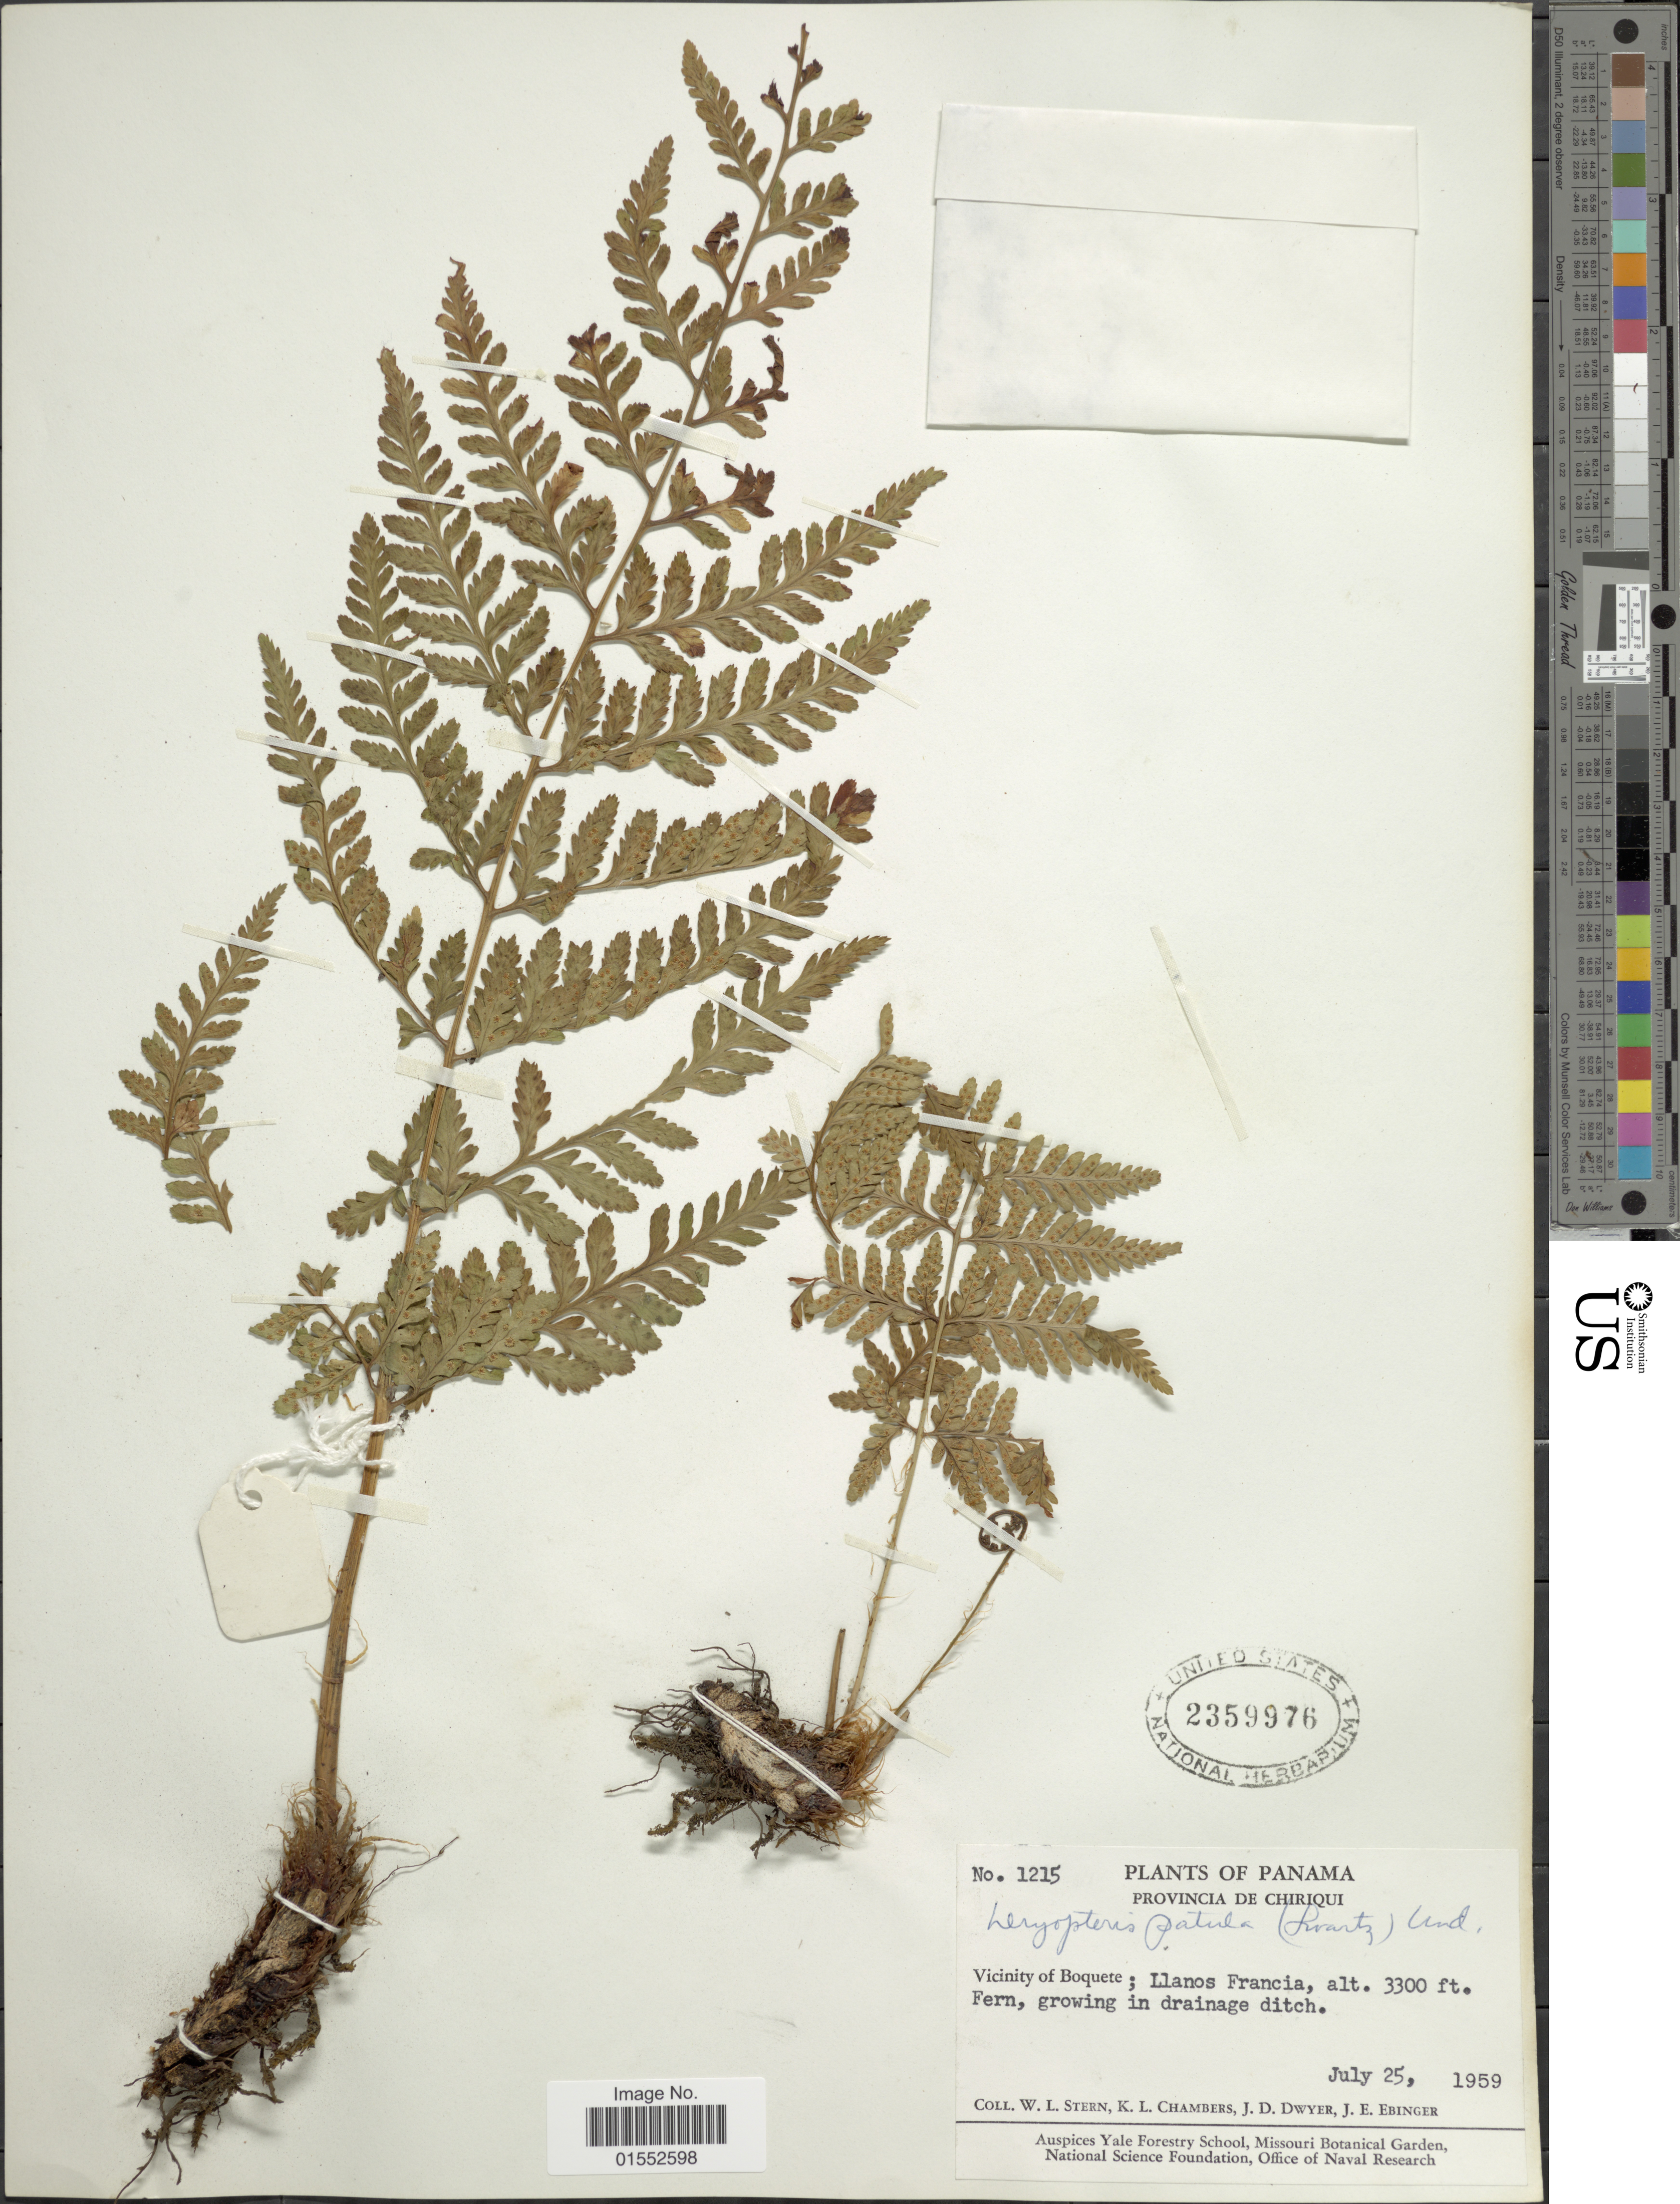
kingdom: Plantae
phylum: Tracheophyta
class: Polypodiopsida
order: Polypodiales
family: Dryopteridaceae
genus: Dryopteris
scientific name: Dryopteris patula var. serrata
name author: (Mett.) C.V. Morton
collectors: W. L. Stern, K. Chambers, J. D. Dwyer & J. Ebinger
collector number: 1215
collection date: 1959-07-25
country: Panama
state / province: Chiriqui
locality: Vicinity of Boquete, Llanos Francia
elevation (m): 1006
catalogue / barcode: US 2359976